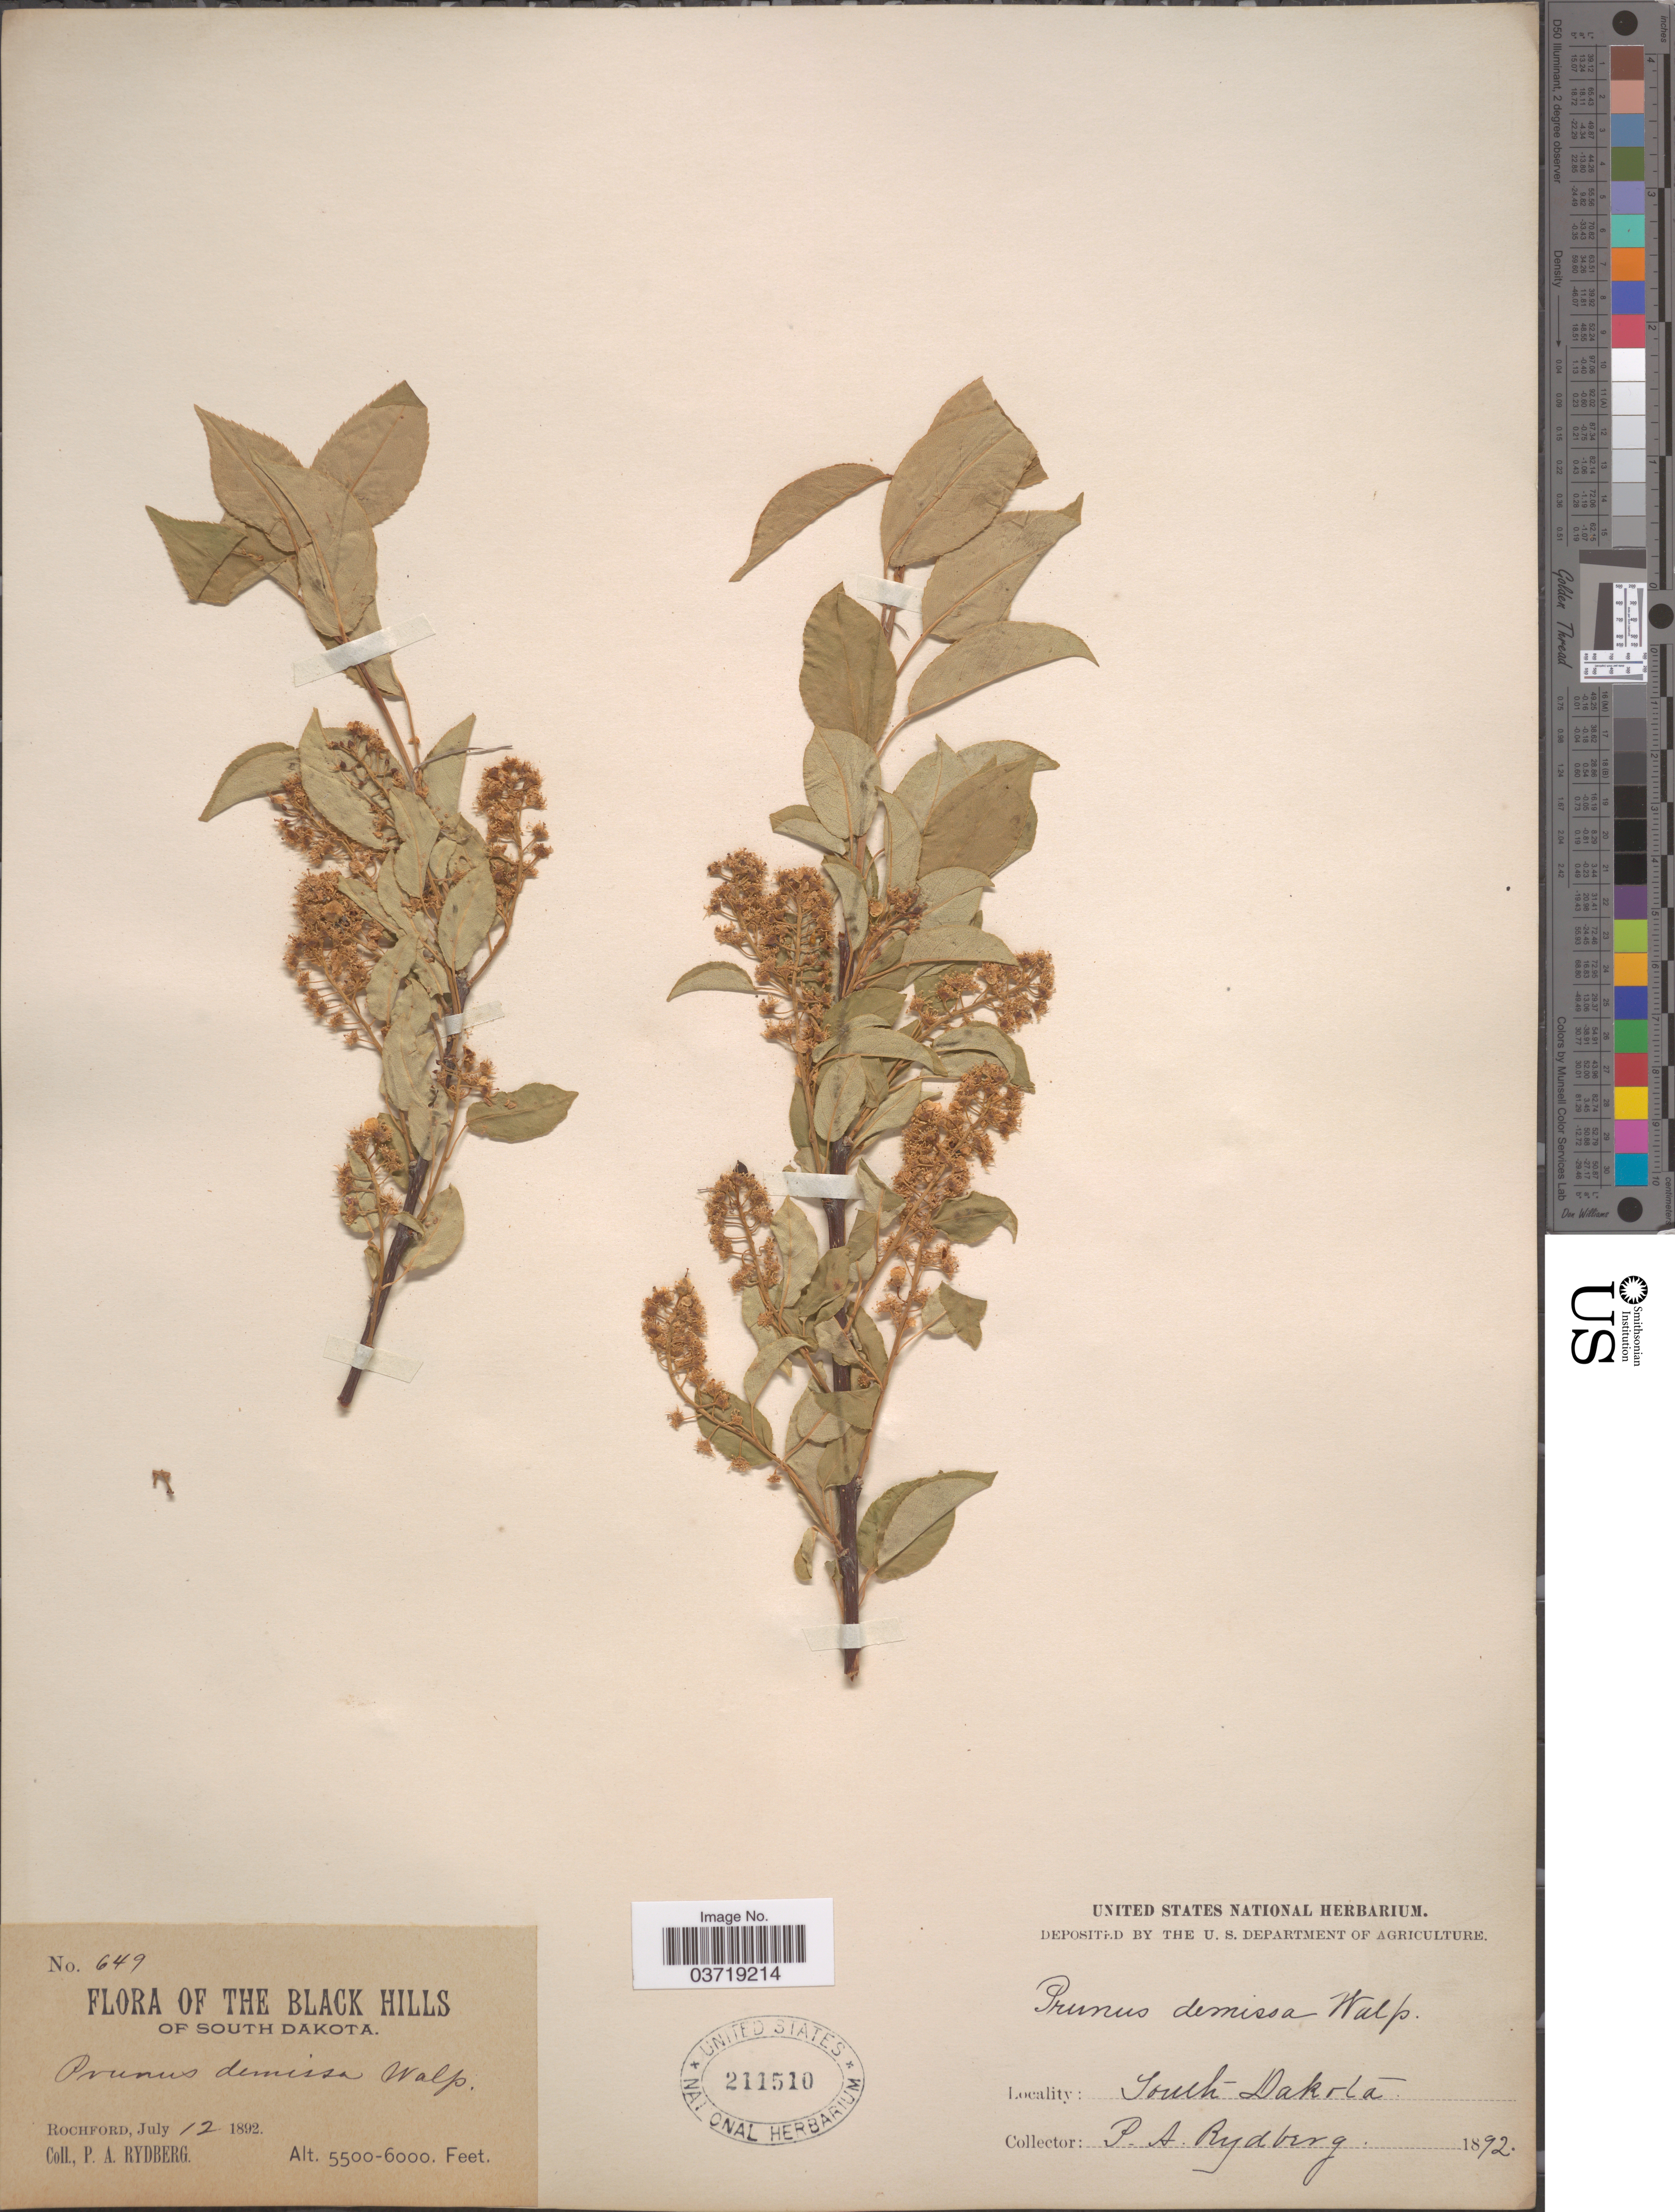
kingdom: Plantae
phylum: Tracheophyta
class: Magnoliopsida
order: Rosales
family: Rosaceae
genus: Prunus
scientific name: Prunus virginiana var. demissa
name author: (Nutt.) Torr.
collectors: P. A. Rydberg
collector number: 649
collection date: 1892-07-12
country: United States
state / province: South Dakota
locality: The Black Hills of South Dakota. Rochford.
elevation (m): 1676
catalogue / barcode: US 211510